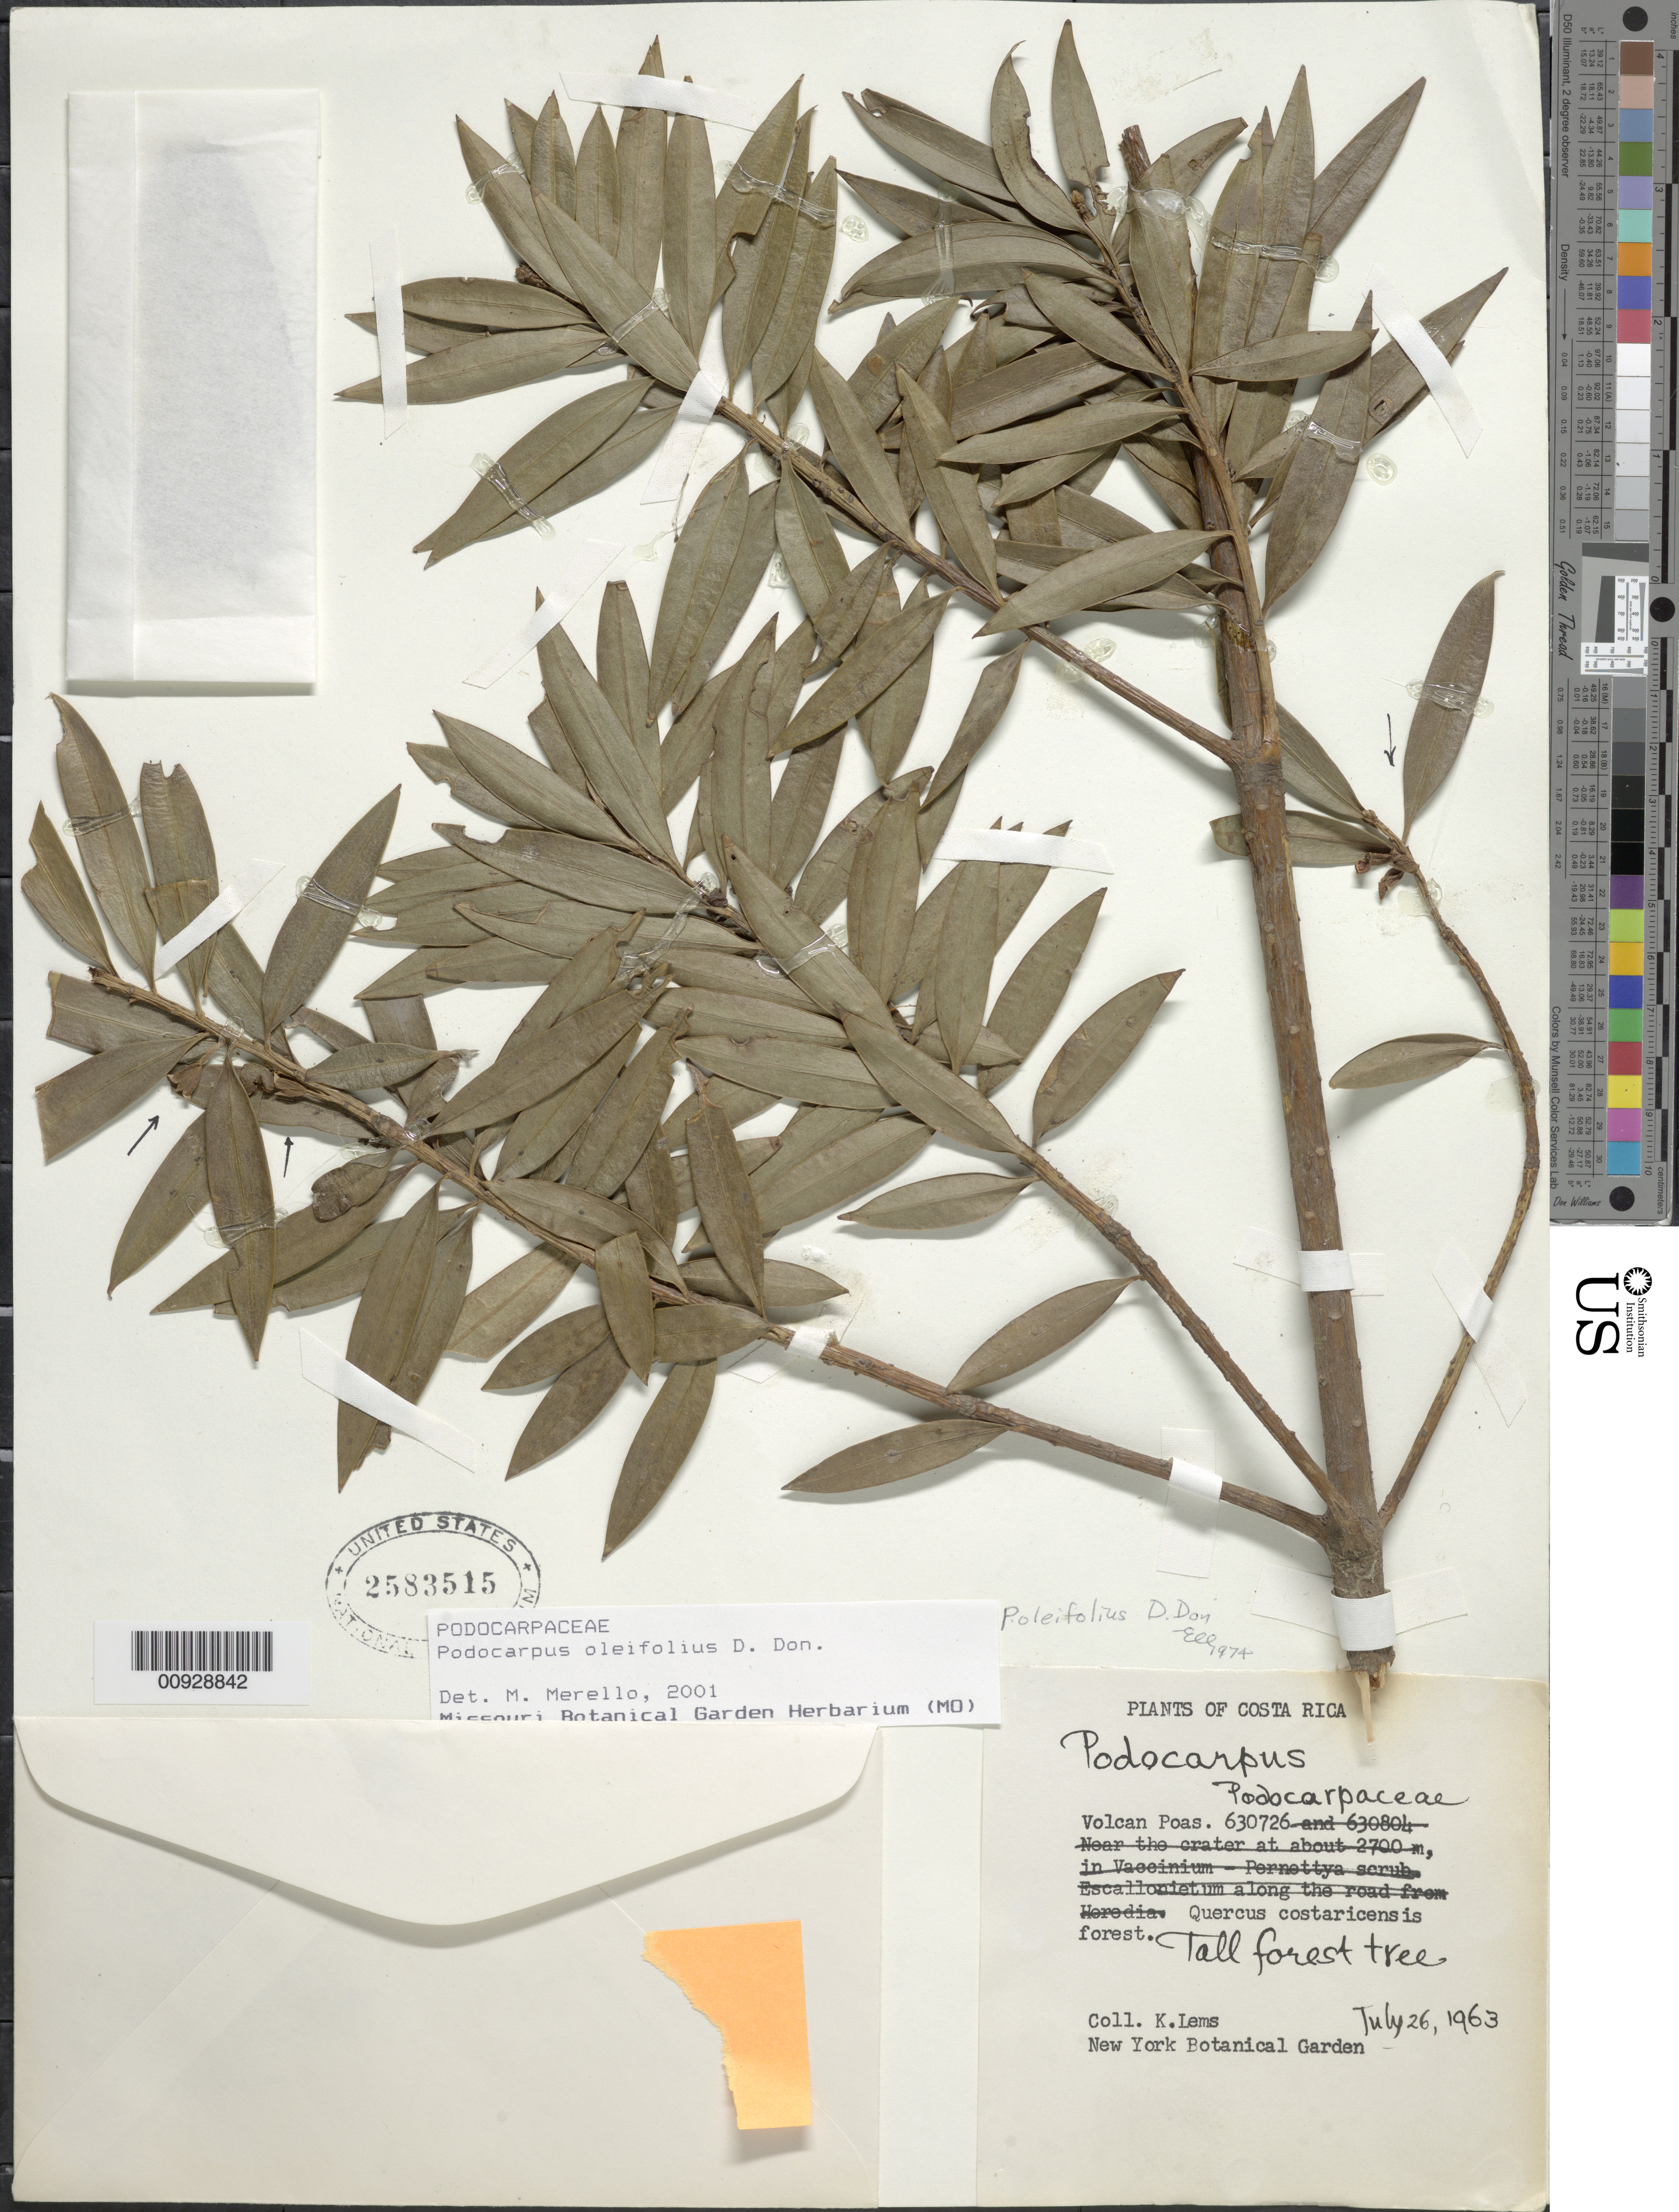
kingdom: Plantae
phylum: Tracheophyta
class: Pinopsida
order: Pinales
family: Podocarpaceae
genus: Podocarpus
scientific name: Podocarpus oleifolius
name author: D. Don ex Lamb.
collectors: K. Lems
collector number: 630726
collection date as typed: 26 Jul 1963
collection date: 1963-07-26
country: Costa Rica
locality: Volcán Poás.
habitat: Quercus costaricensis forest.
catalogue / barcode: US 2583515